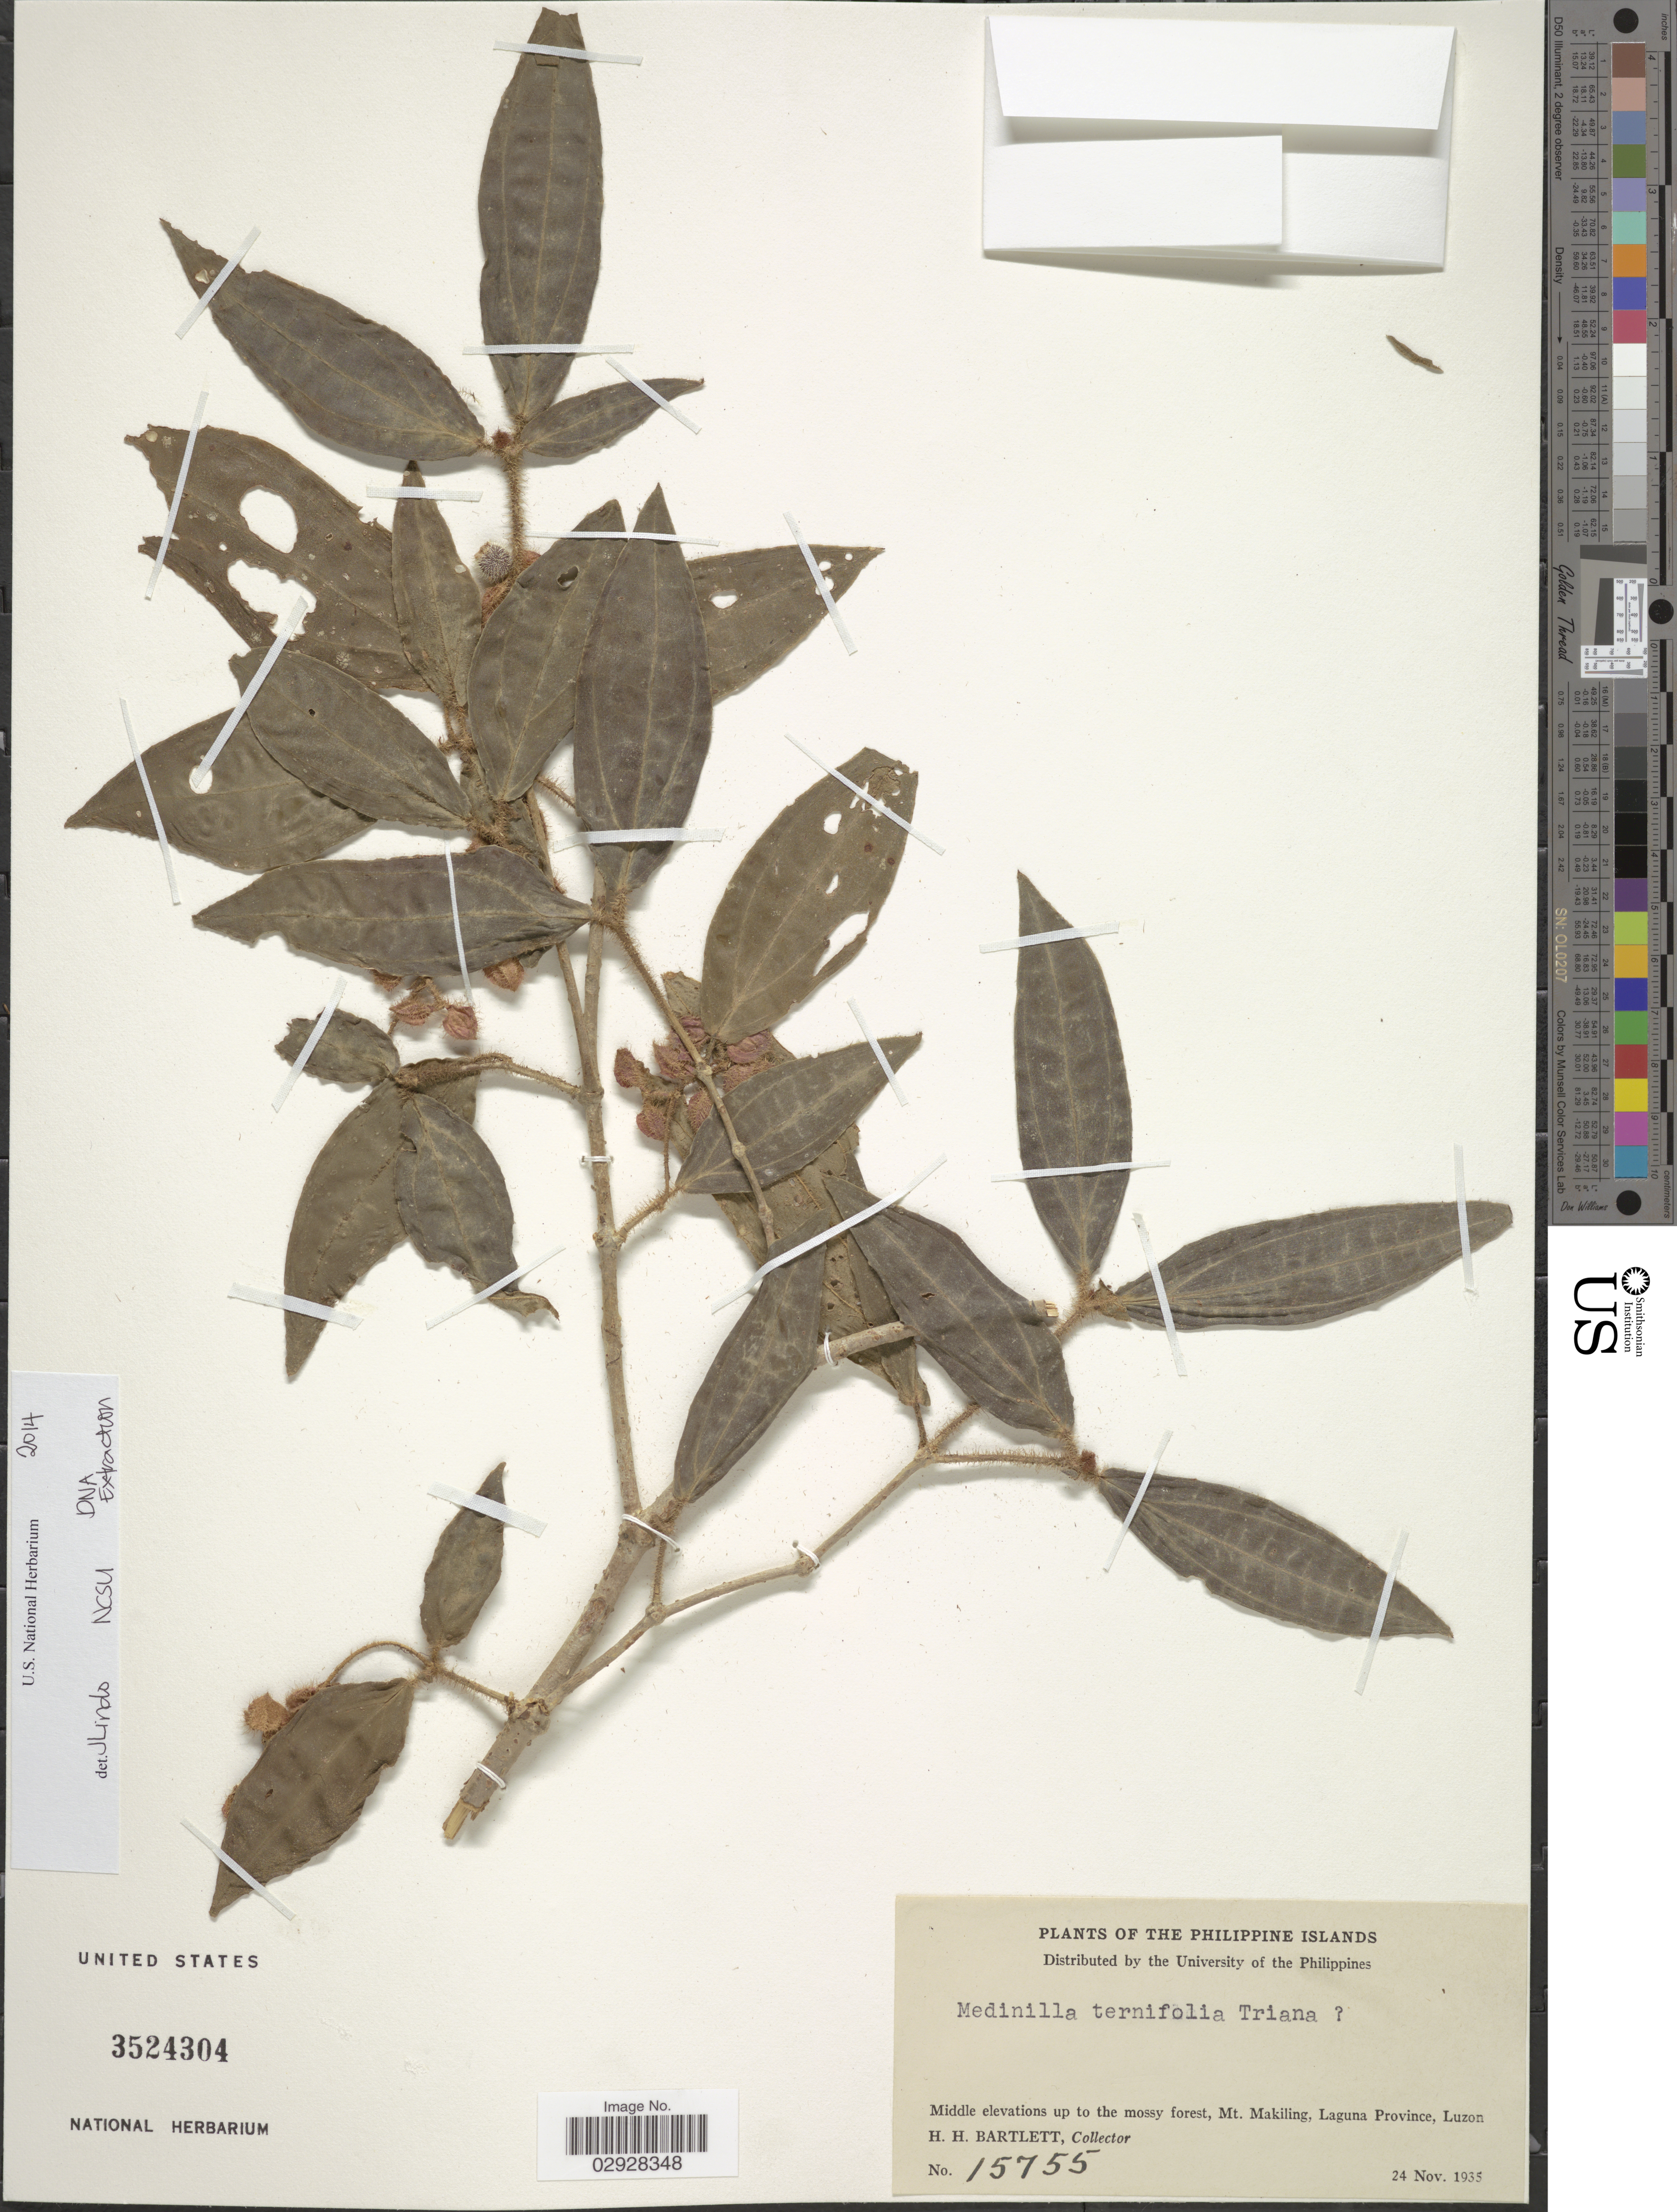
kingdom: Plantae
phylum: Tracheophyta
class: Magnoliopsida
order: Myrtales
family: Melastomataceae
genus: Medinilla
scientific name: Medinilla ternifolia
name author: Triana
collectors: H. H. Bartlett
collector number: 15755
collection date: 1935-11-24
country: Philippines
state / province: Calabarzon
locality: Philippine Islands. Middle elevations up to the mossy forest, Mt. Makiling, Laguna Province, Luzon.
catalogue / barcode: US 3524304